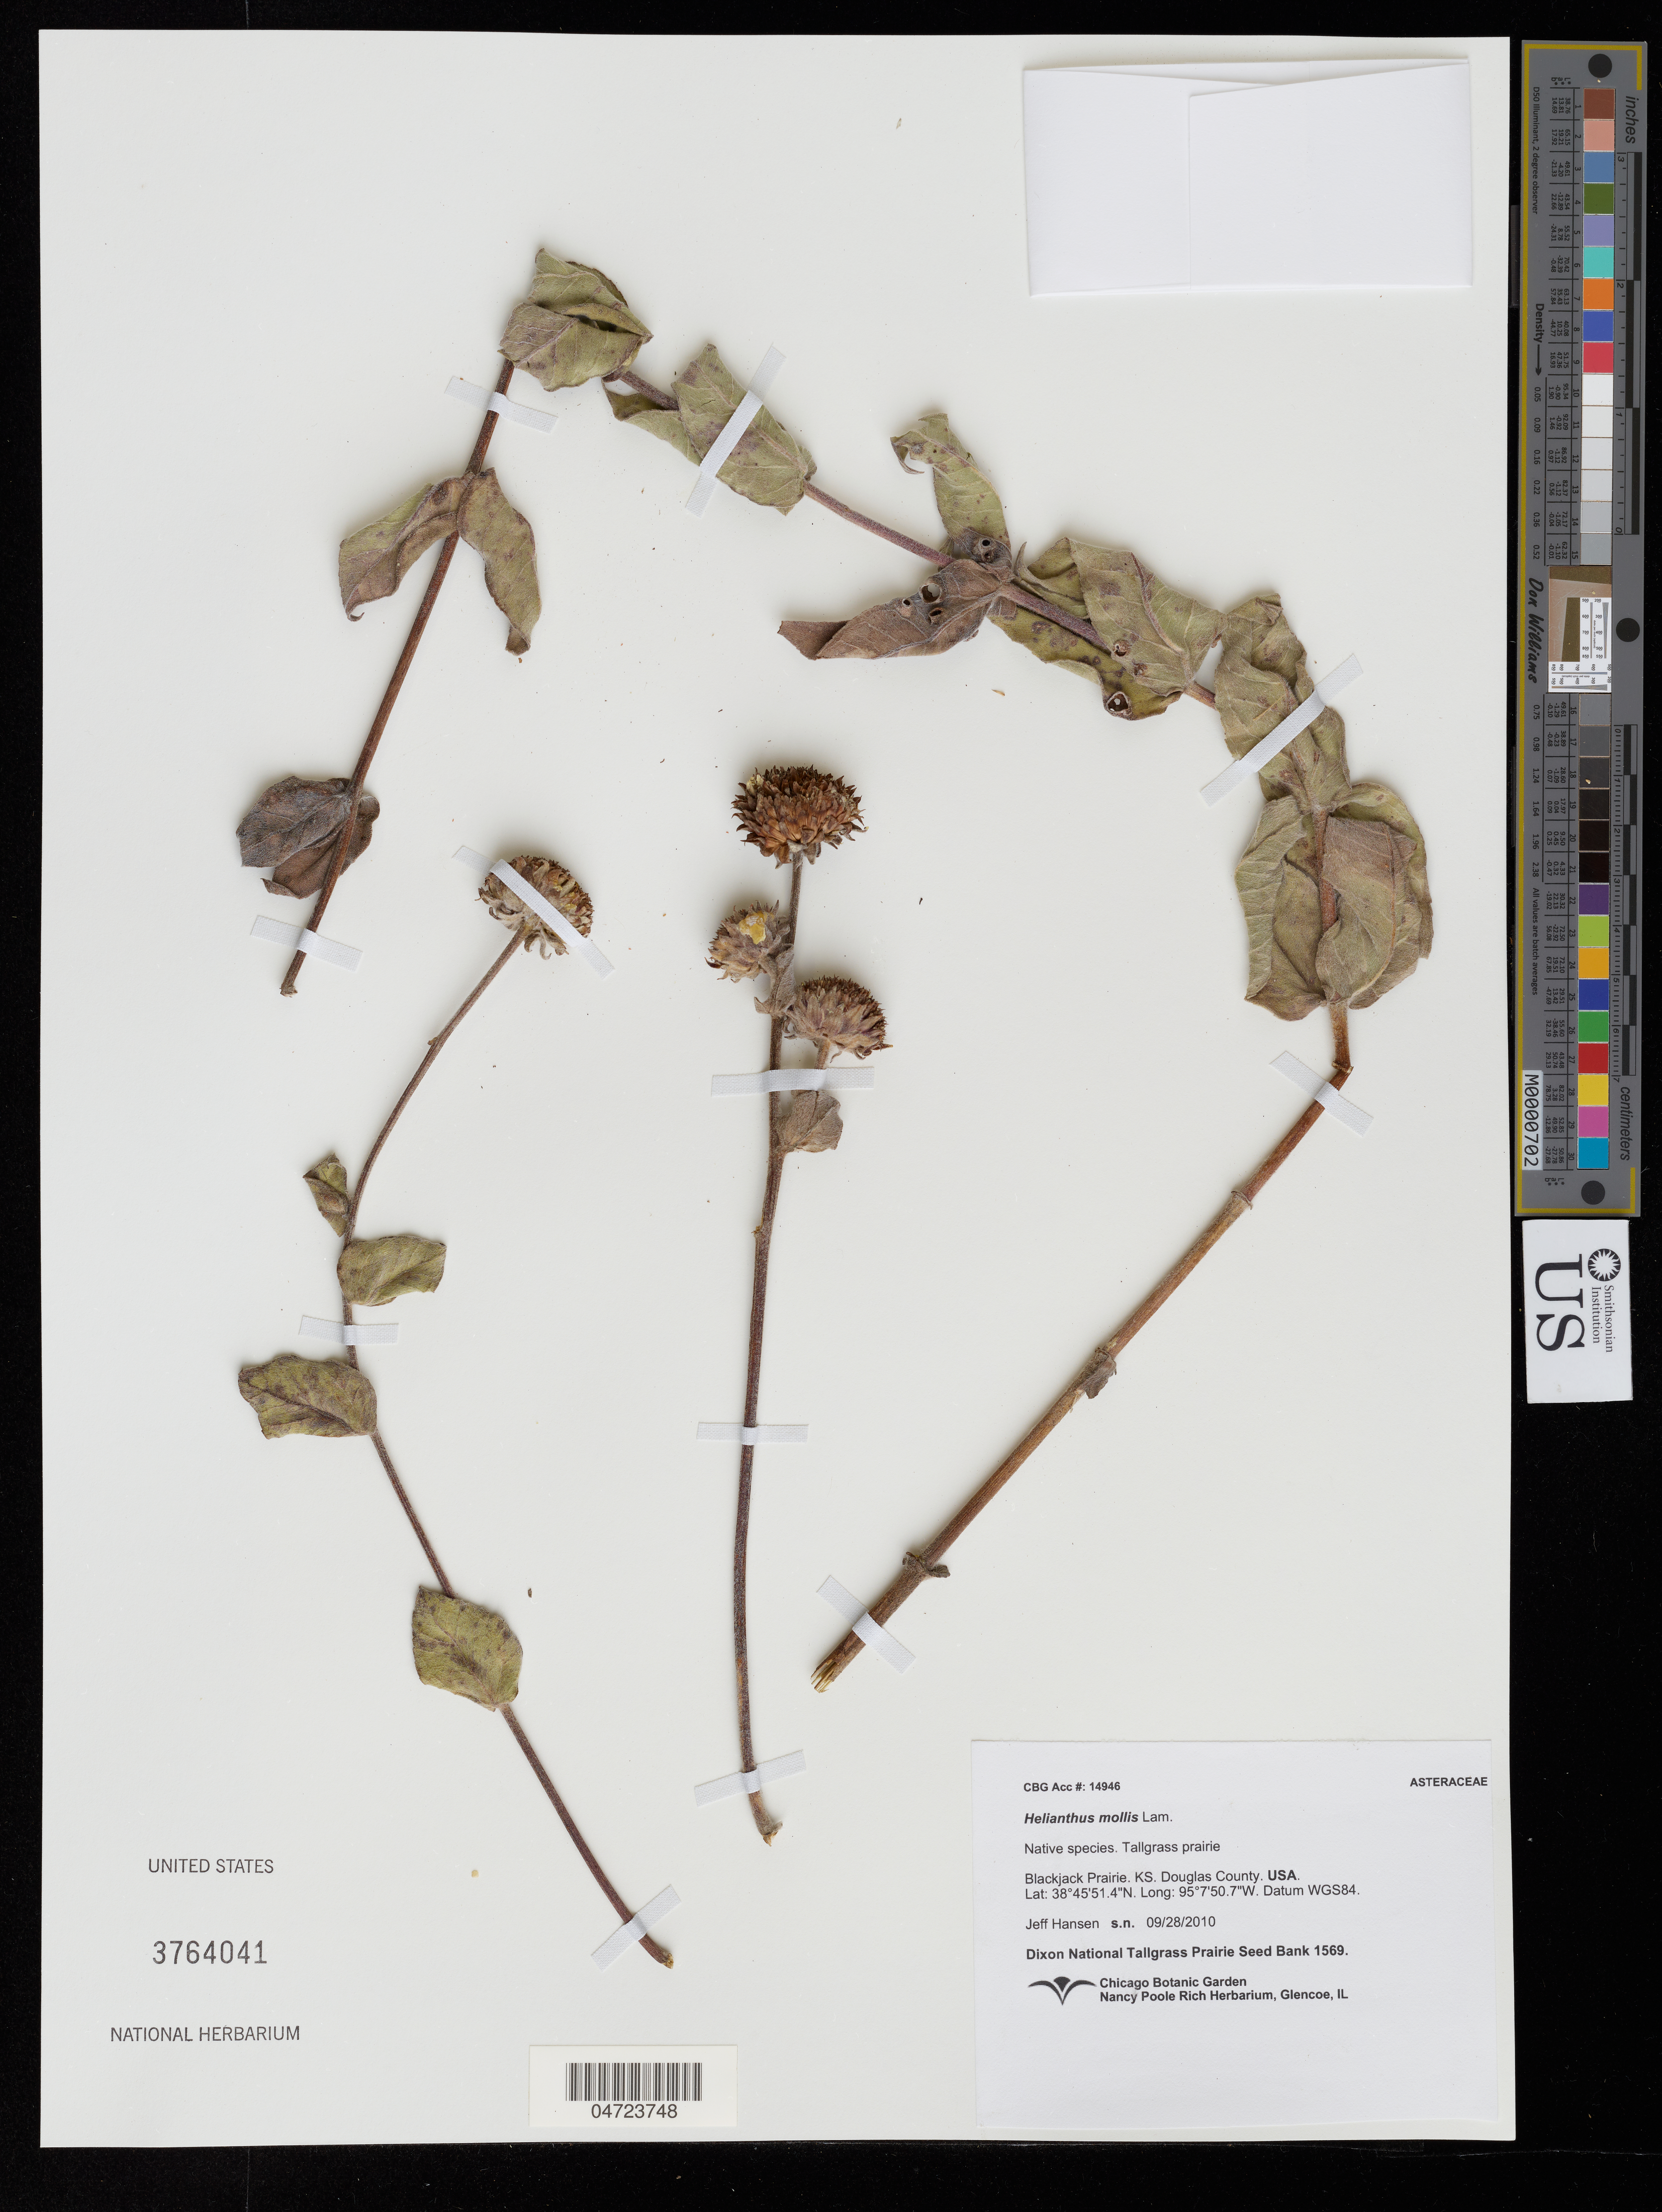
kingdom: Plantae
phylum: Tracheophyta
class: Magnoliopsida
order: Asterales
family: Asteraceae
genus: Helianthus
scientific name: Helianthus mollis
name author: Lam.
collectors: J. Hansen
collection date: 2010-09-28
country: United States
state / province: Kansas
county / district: Douglas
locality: Blackjack Prairie. Douglas County.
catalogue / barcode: US 3764041